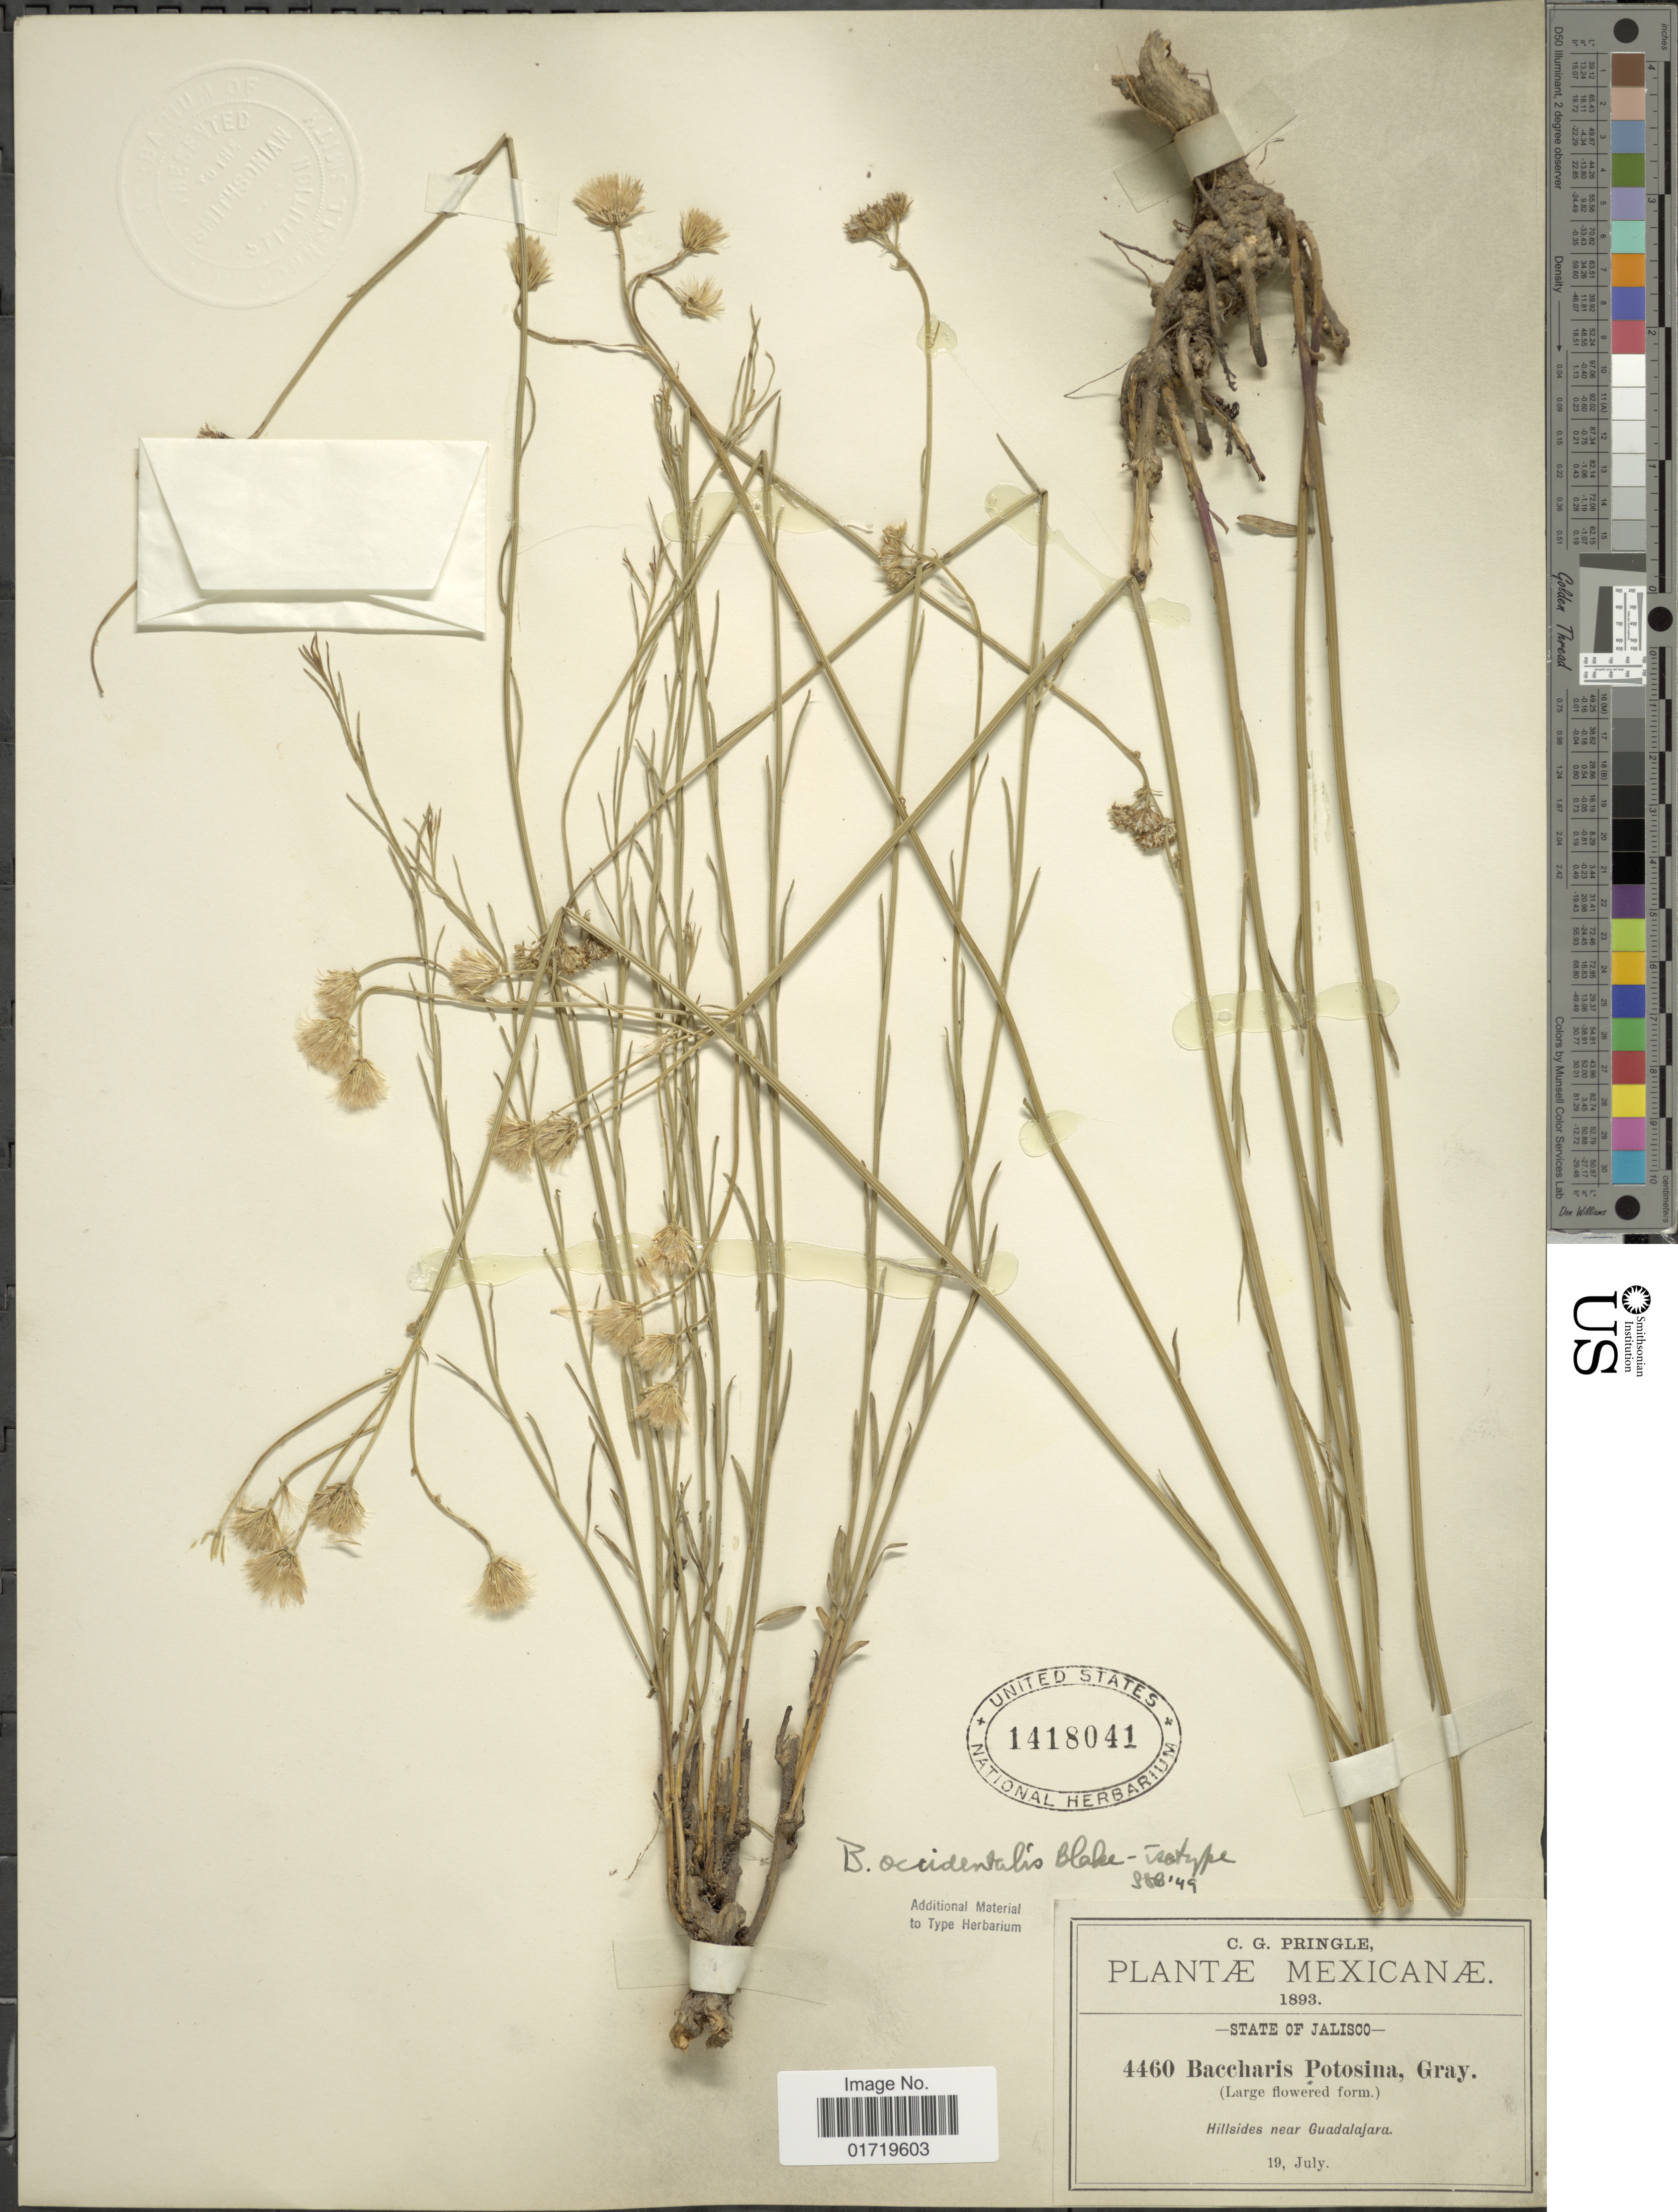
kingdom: Plantae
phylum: Tracheophyta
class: Magnoliopsida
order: Asterales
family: Asteraceae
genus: Baccharis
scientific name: Baccharis occidentalis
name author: S.F. Blake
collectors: C. G. Pringle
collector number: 4460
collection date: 1893-07-19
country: Mexico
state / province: Jalisco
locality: State of Jalisco, Hillsides near Guadalupe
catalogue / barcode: US 1418041